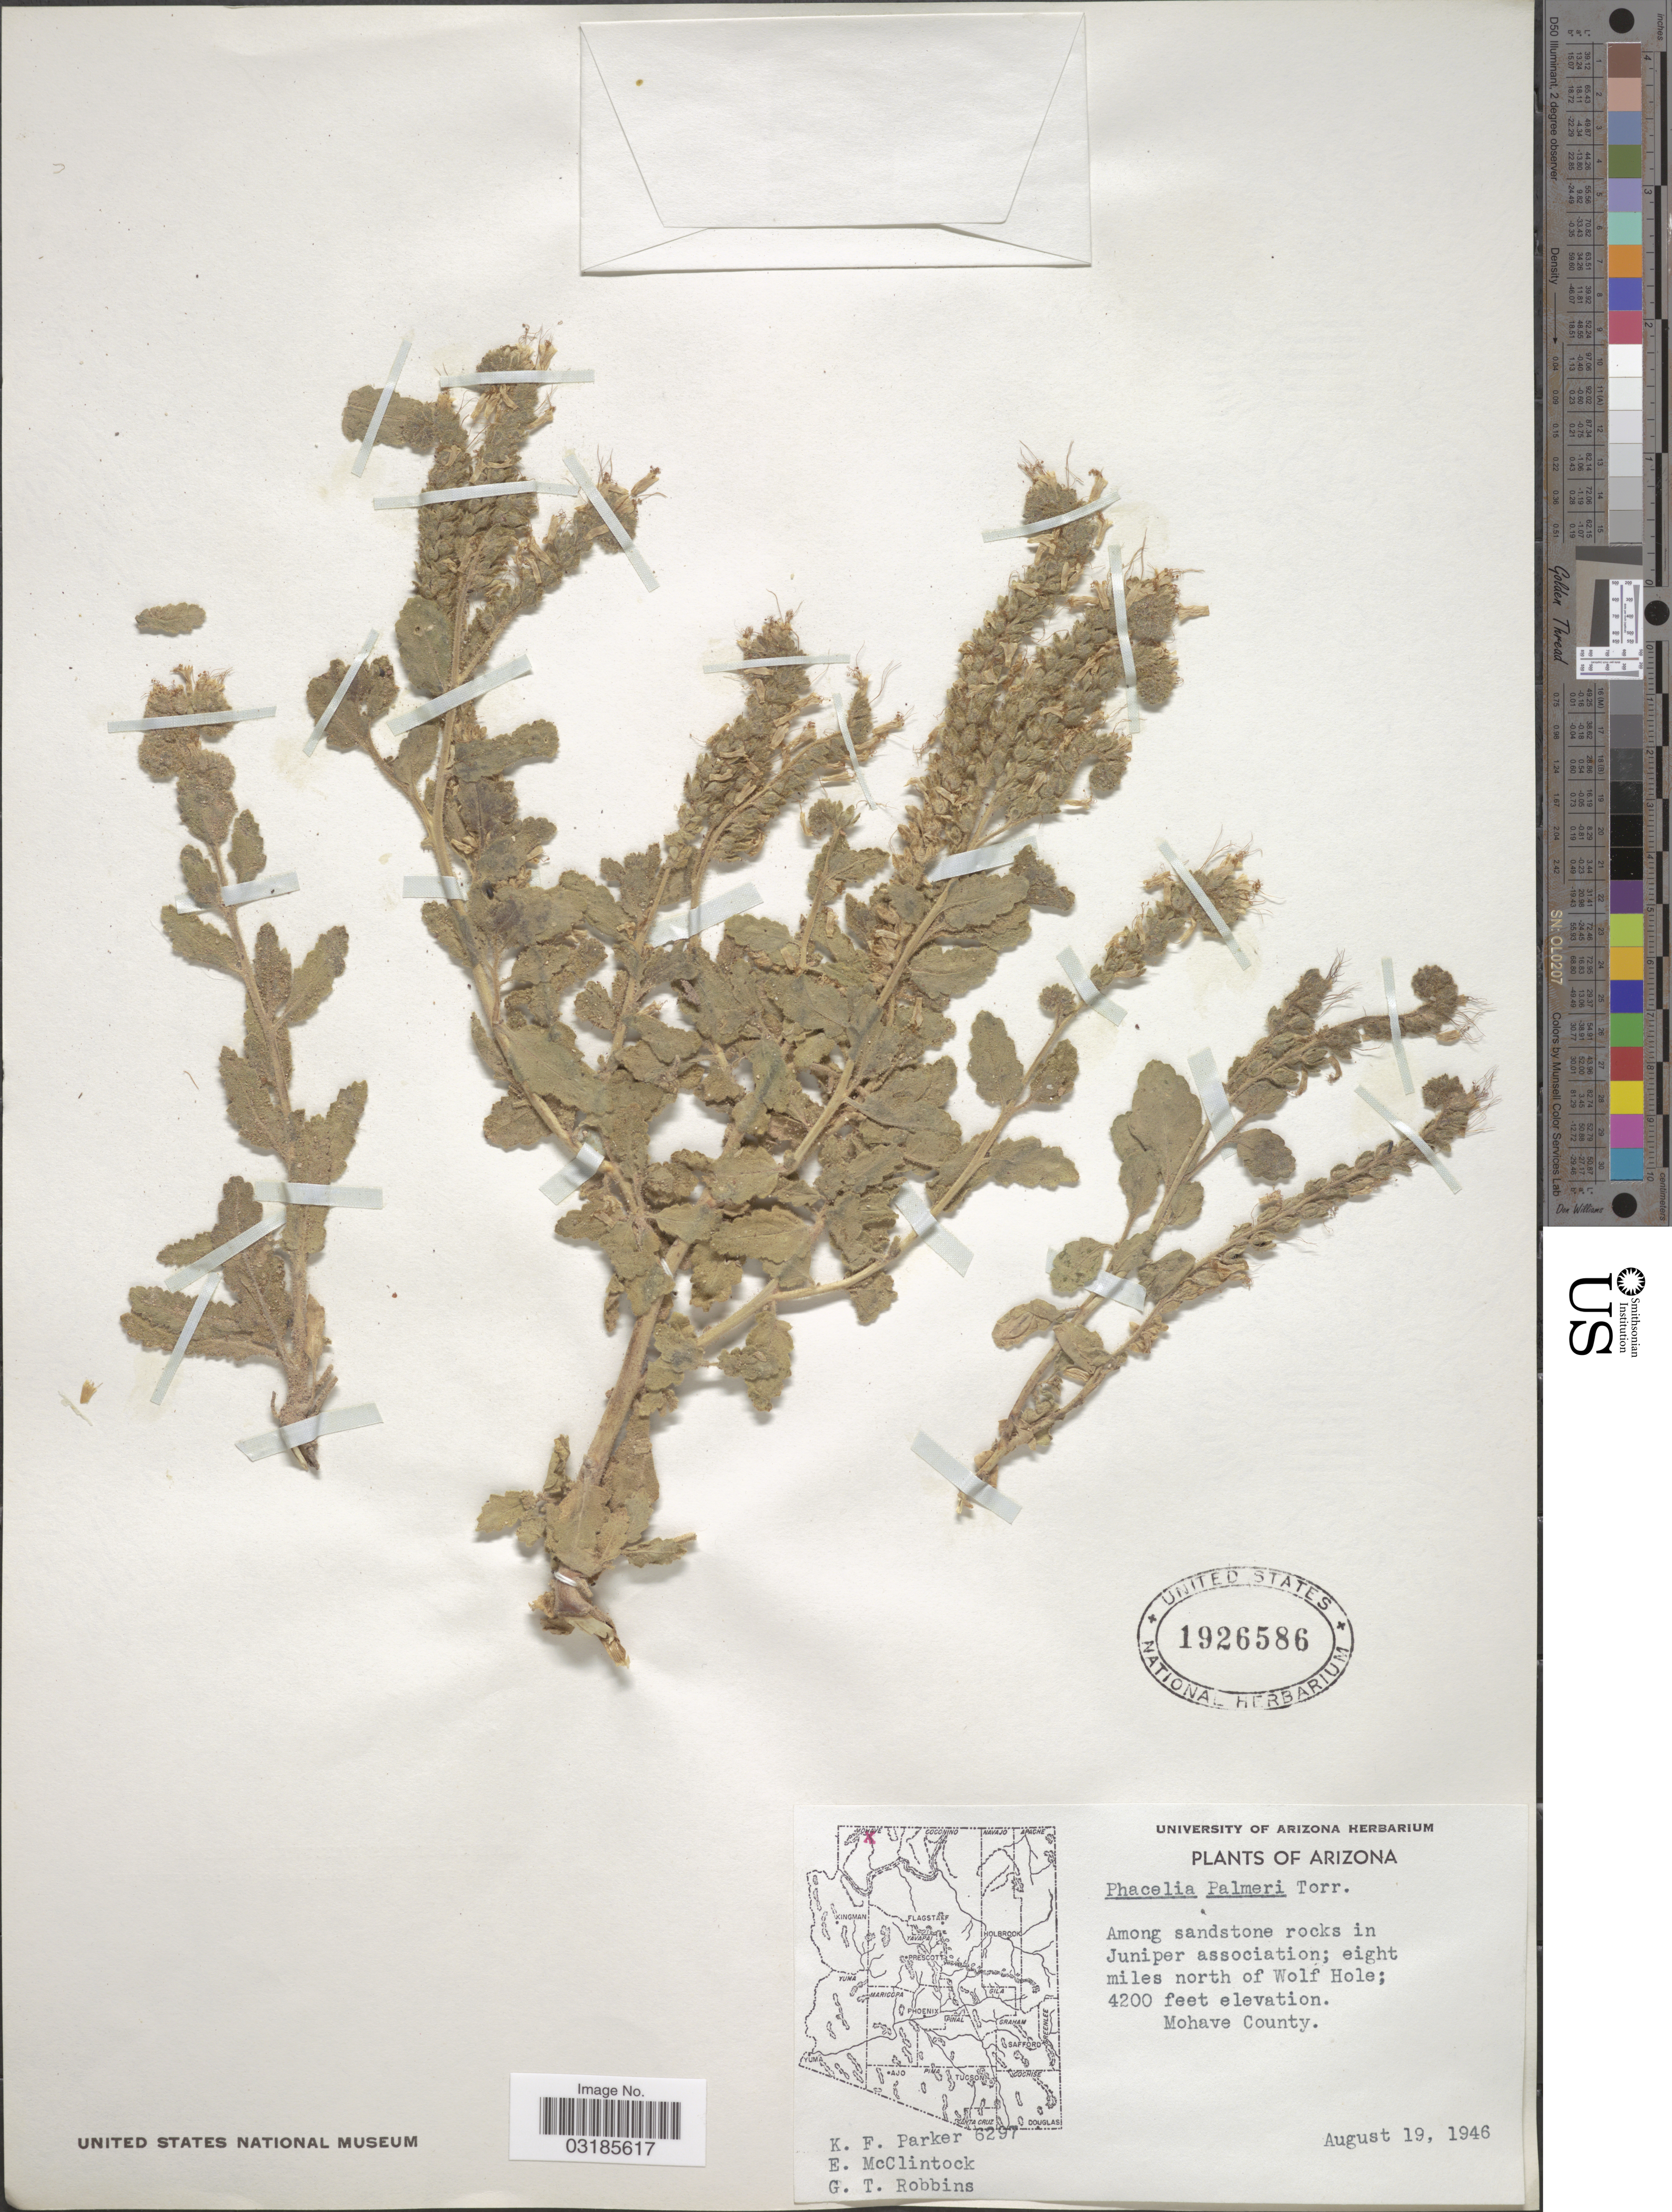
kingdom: Plantae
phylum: Tracheophyta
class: Magnoliopsida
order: Boraginales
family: Hydrophyllaceae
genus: Phacelia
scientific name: Phacelia palmeri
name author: Torr. ex S. Watson in C. King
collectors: K. F. Parker, E. McClintock & G. T. Robbins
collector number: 6297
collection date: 1946-08-19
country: United States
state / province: Arizona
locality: Eight miles north of Wolf Hole, Mohave County.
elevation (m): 1280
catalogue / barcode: US 1926586